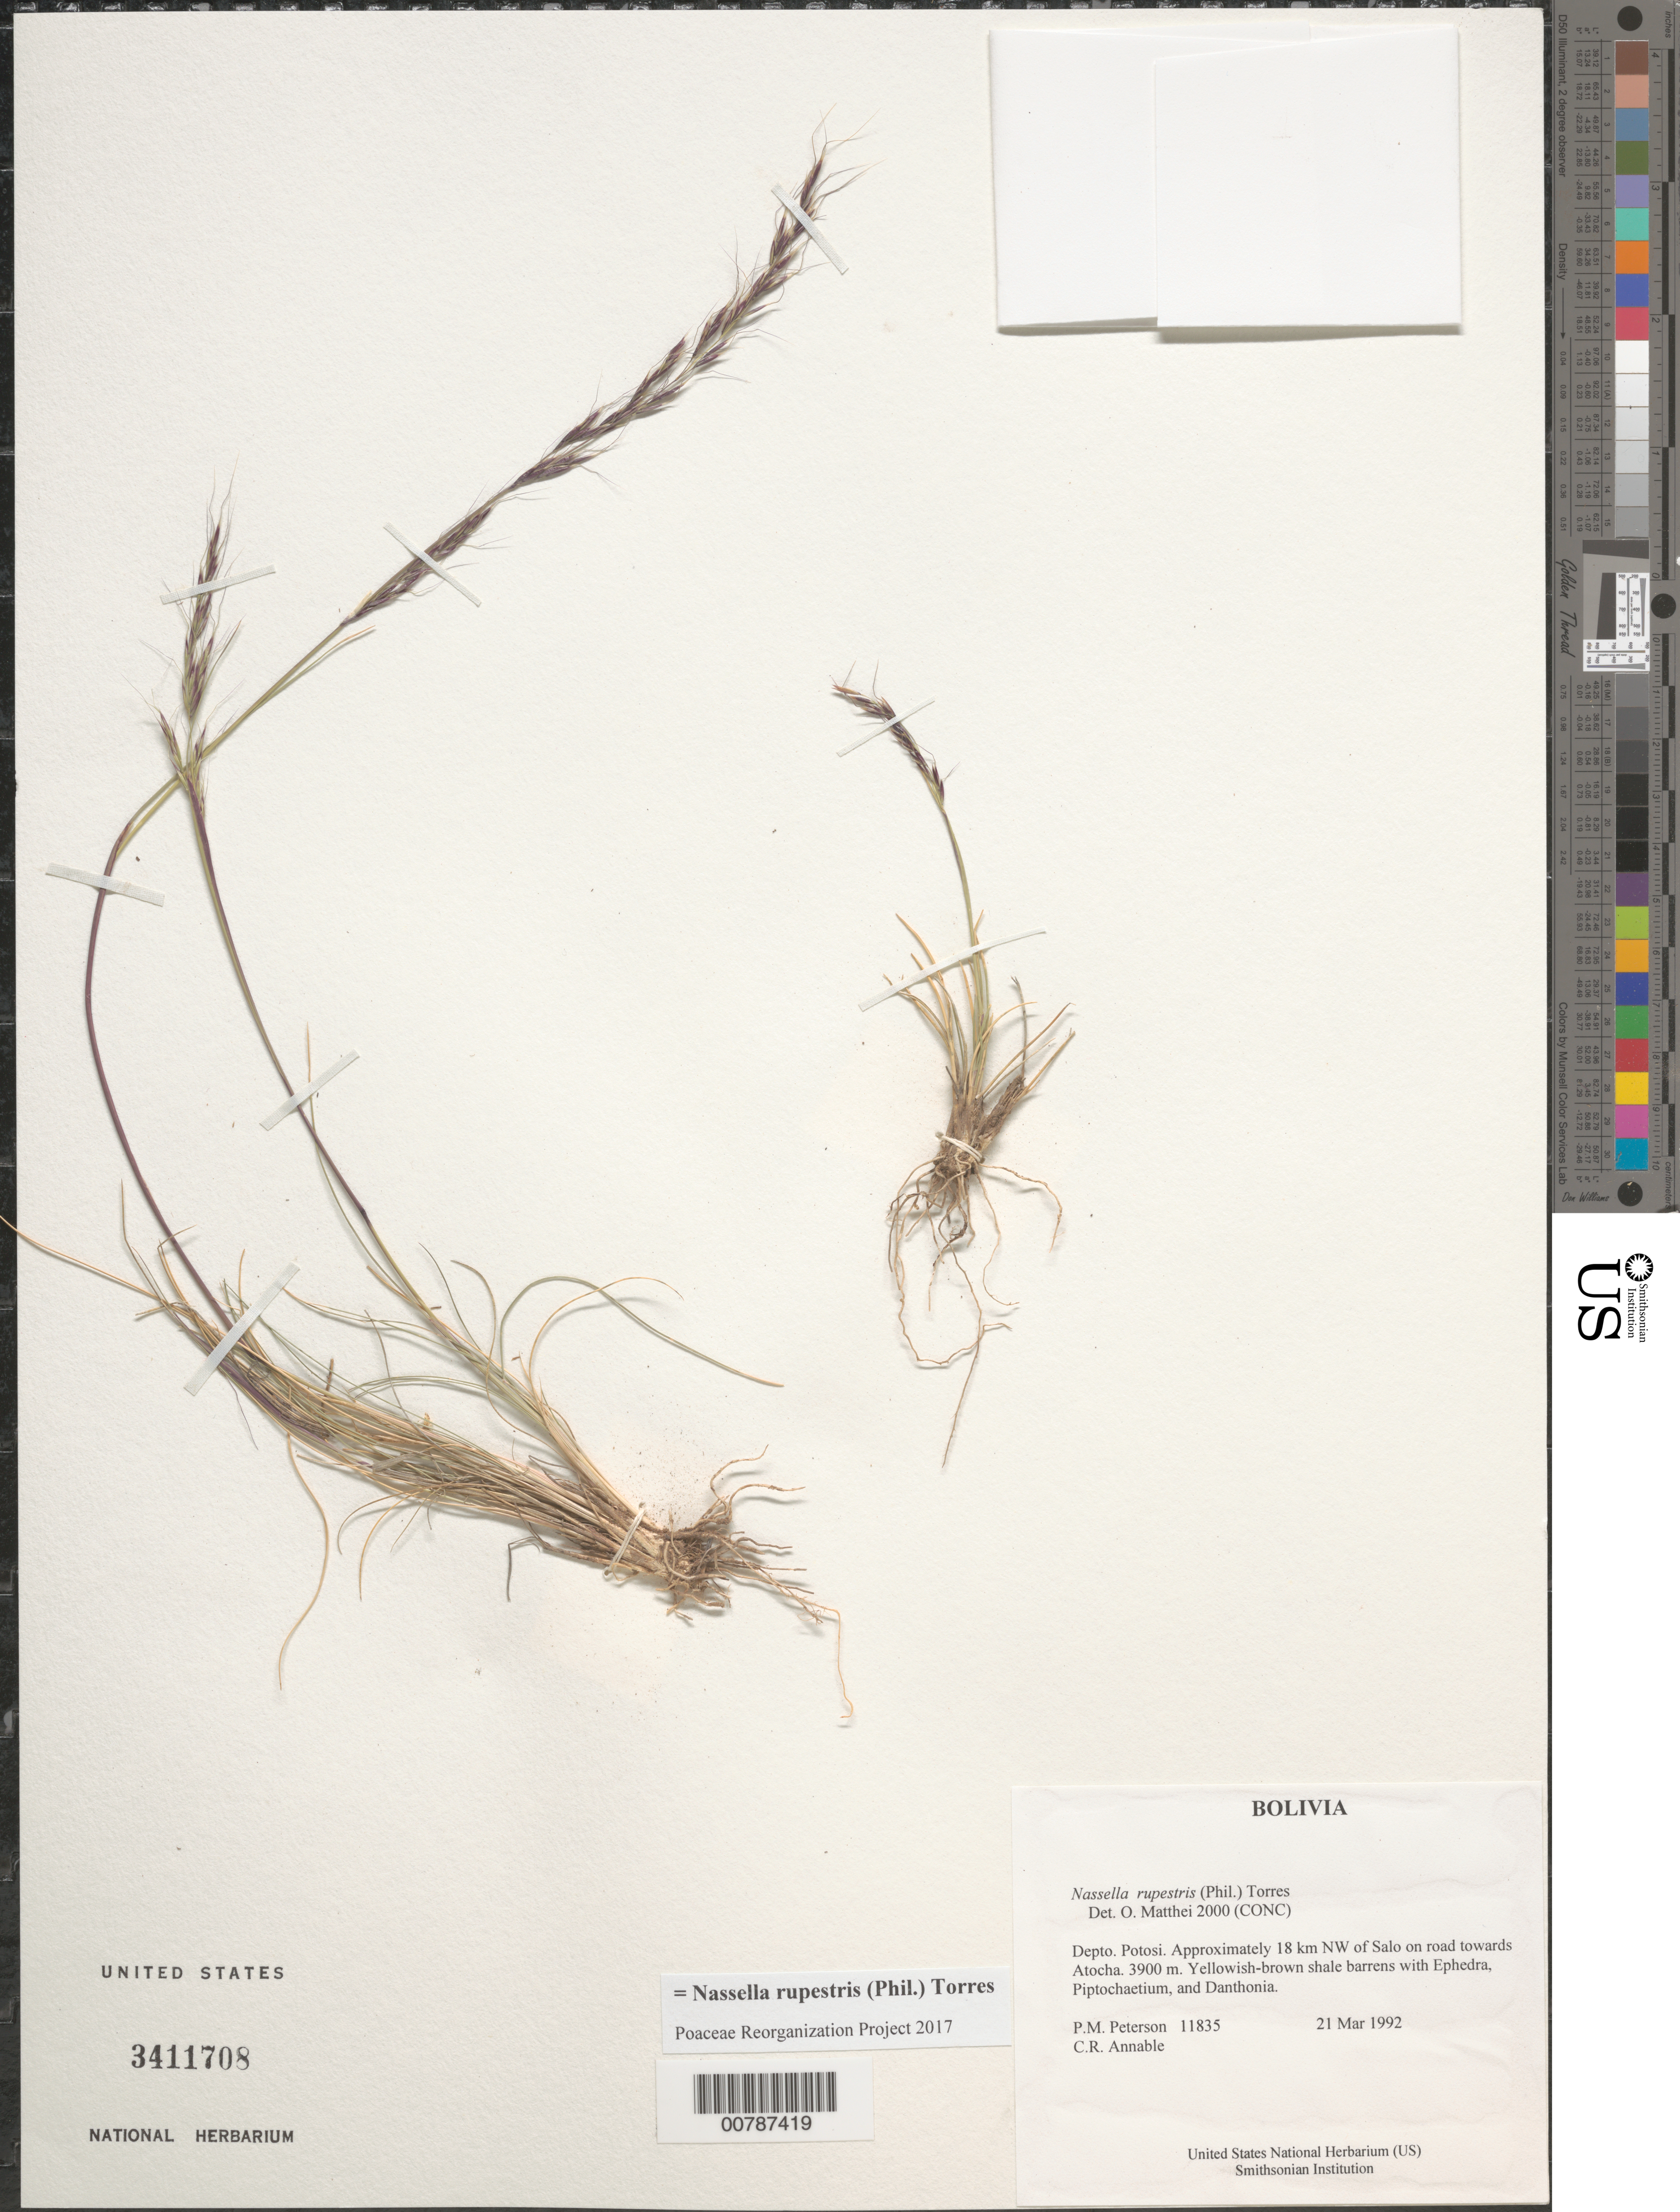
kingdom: Plantae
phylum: Tracheophyta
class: Liliopsida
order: Poales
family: Poaceae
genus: Nassella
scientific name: Nassella rupestris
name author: (Phil.) A.M. Torres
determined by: Matthei, O. R.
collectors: P. M. Peterson & C. R. Annable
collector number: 11835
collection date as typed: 21 Mar 1992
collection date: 1992-03-21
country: Bolivia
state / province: Potosi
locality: Approximately 18 km NW of Salo on road towards Atocha.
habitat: Yellowish-brown shale barrens with Ephedra, Piptochaetium, and Danthonia.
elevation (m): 3900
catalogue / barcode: US 3411708